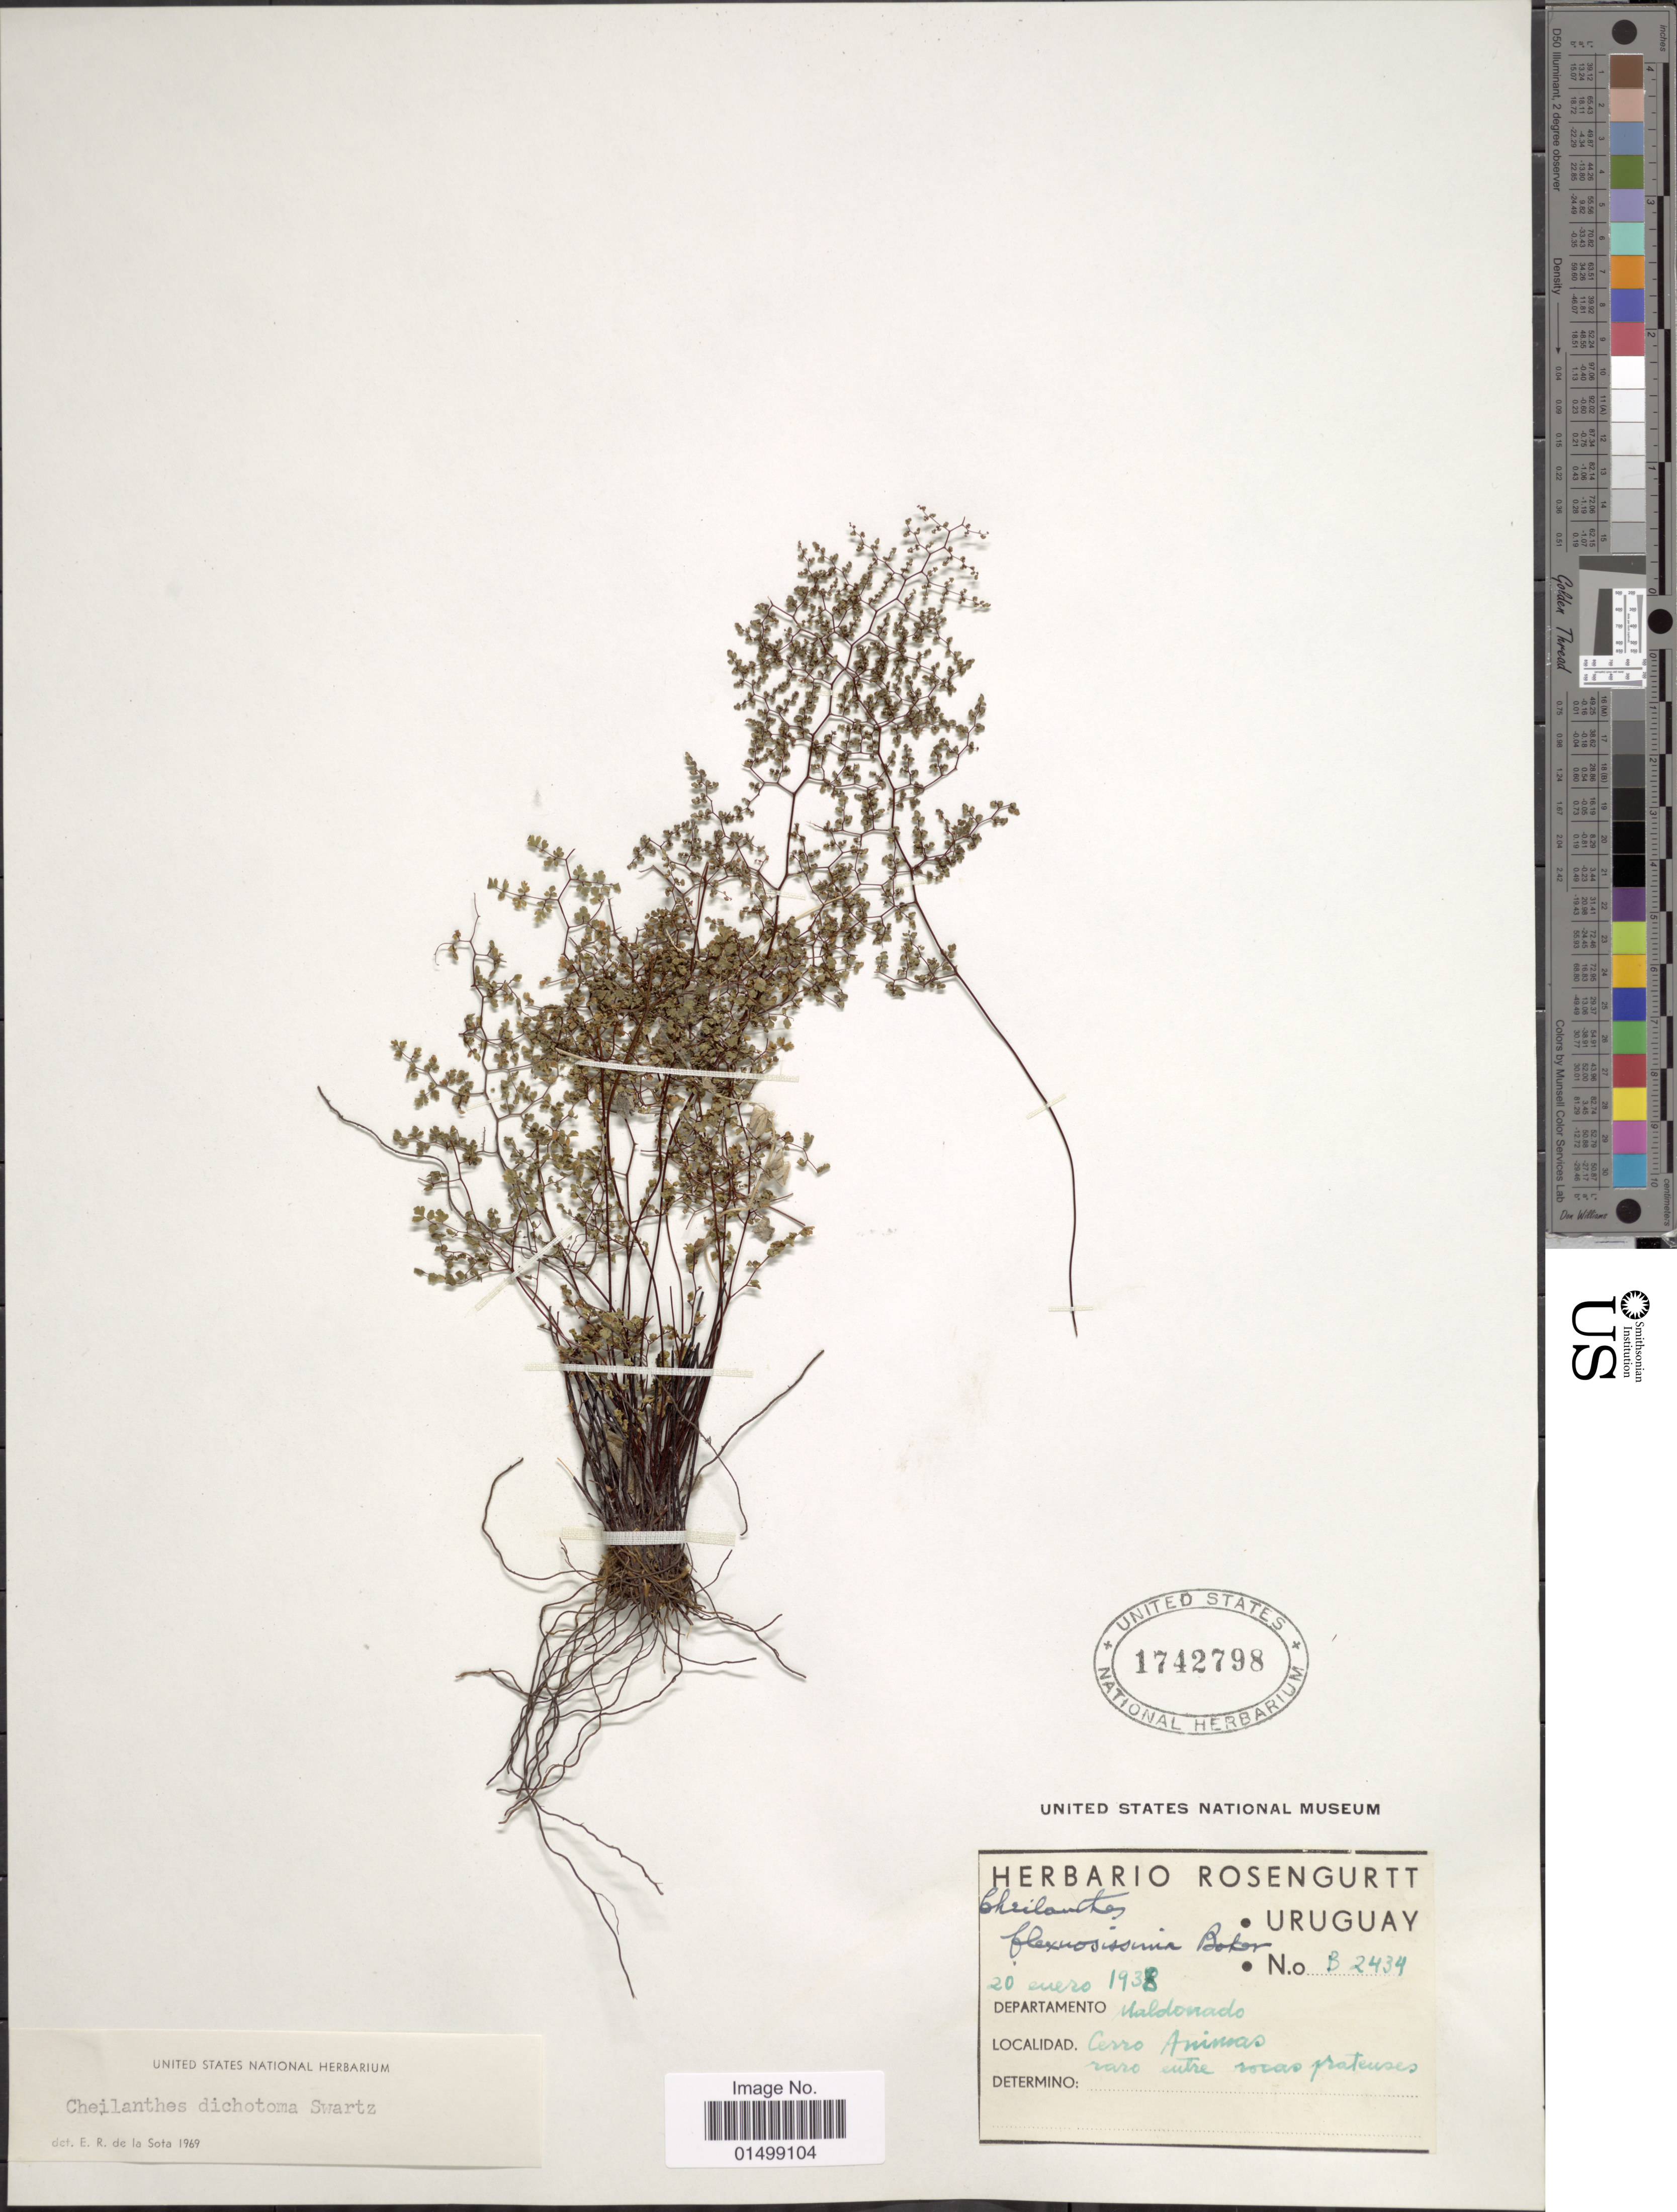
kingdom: Plantae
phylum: Tracheophyta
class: Polypodiopsida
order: Polypodiales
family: Pteridaceae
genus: Cheilanthes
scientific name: Cheilanthes dichotoma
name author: (Cav.) Sw.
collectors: ex herb. Rosengurtt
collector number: B 2434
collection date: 1938-01-20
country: Uruguay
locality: Cerro Animas, raro entre rocas pratenses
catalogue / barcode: US 1742798